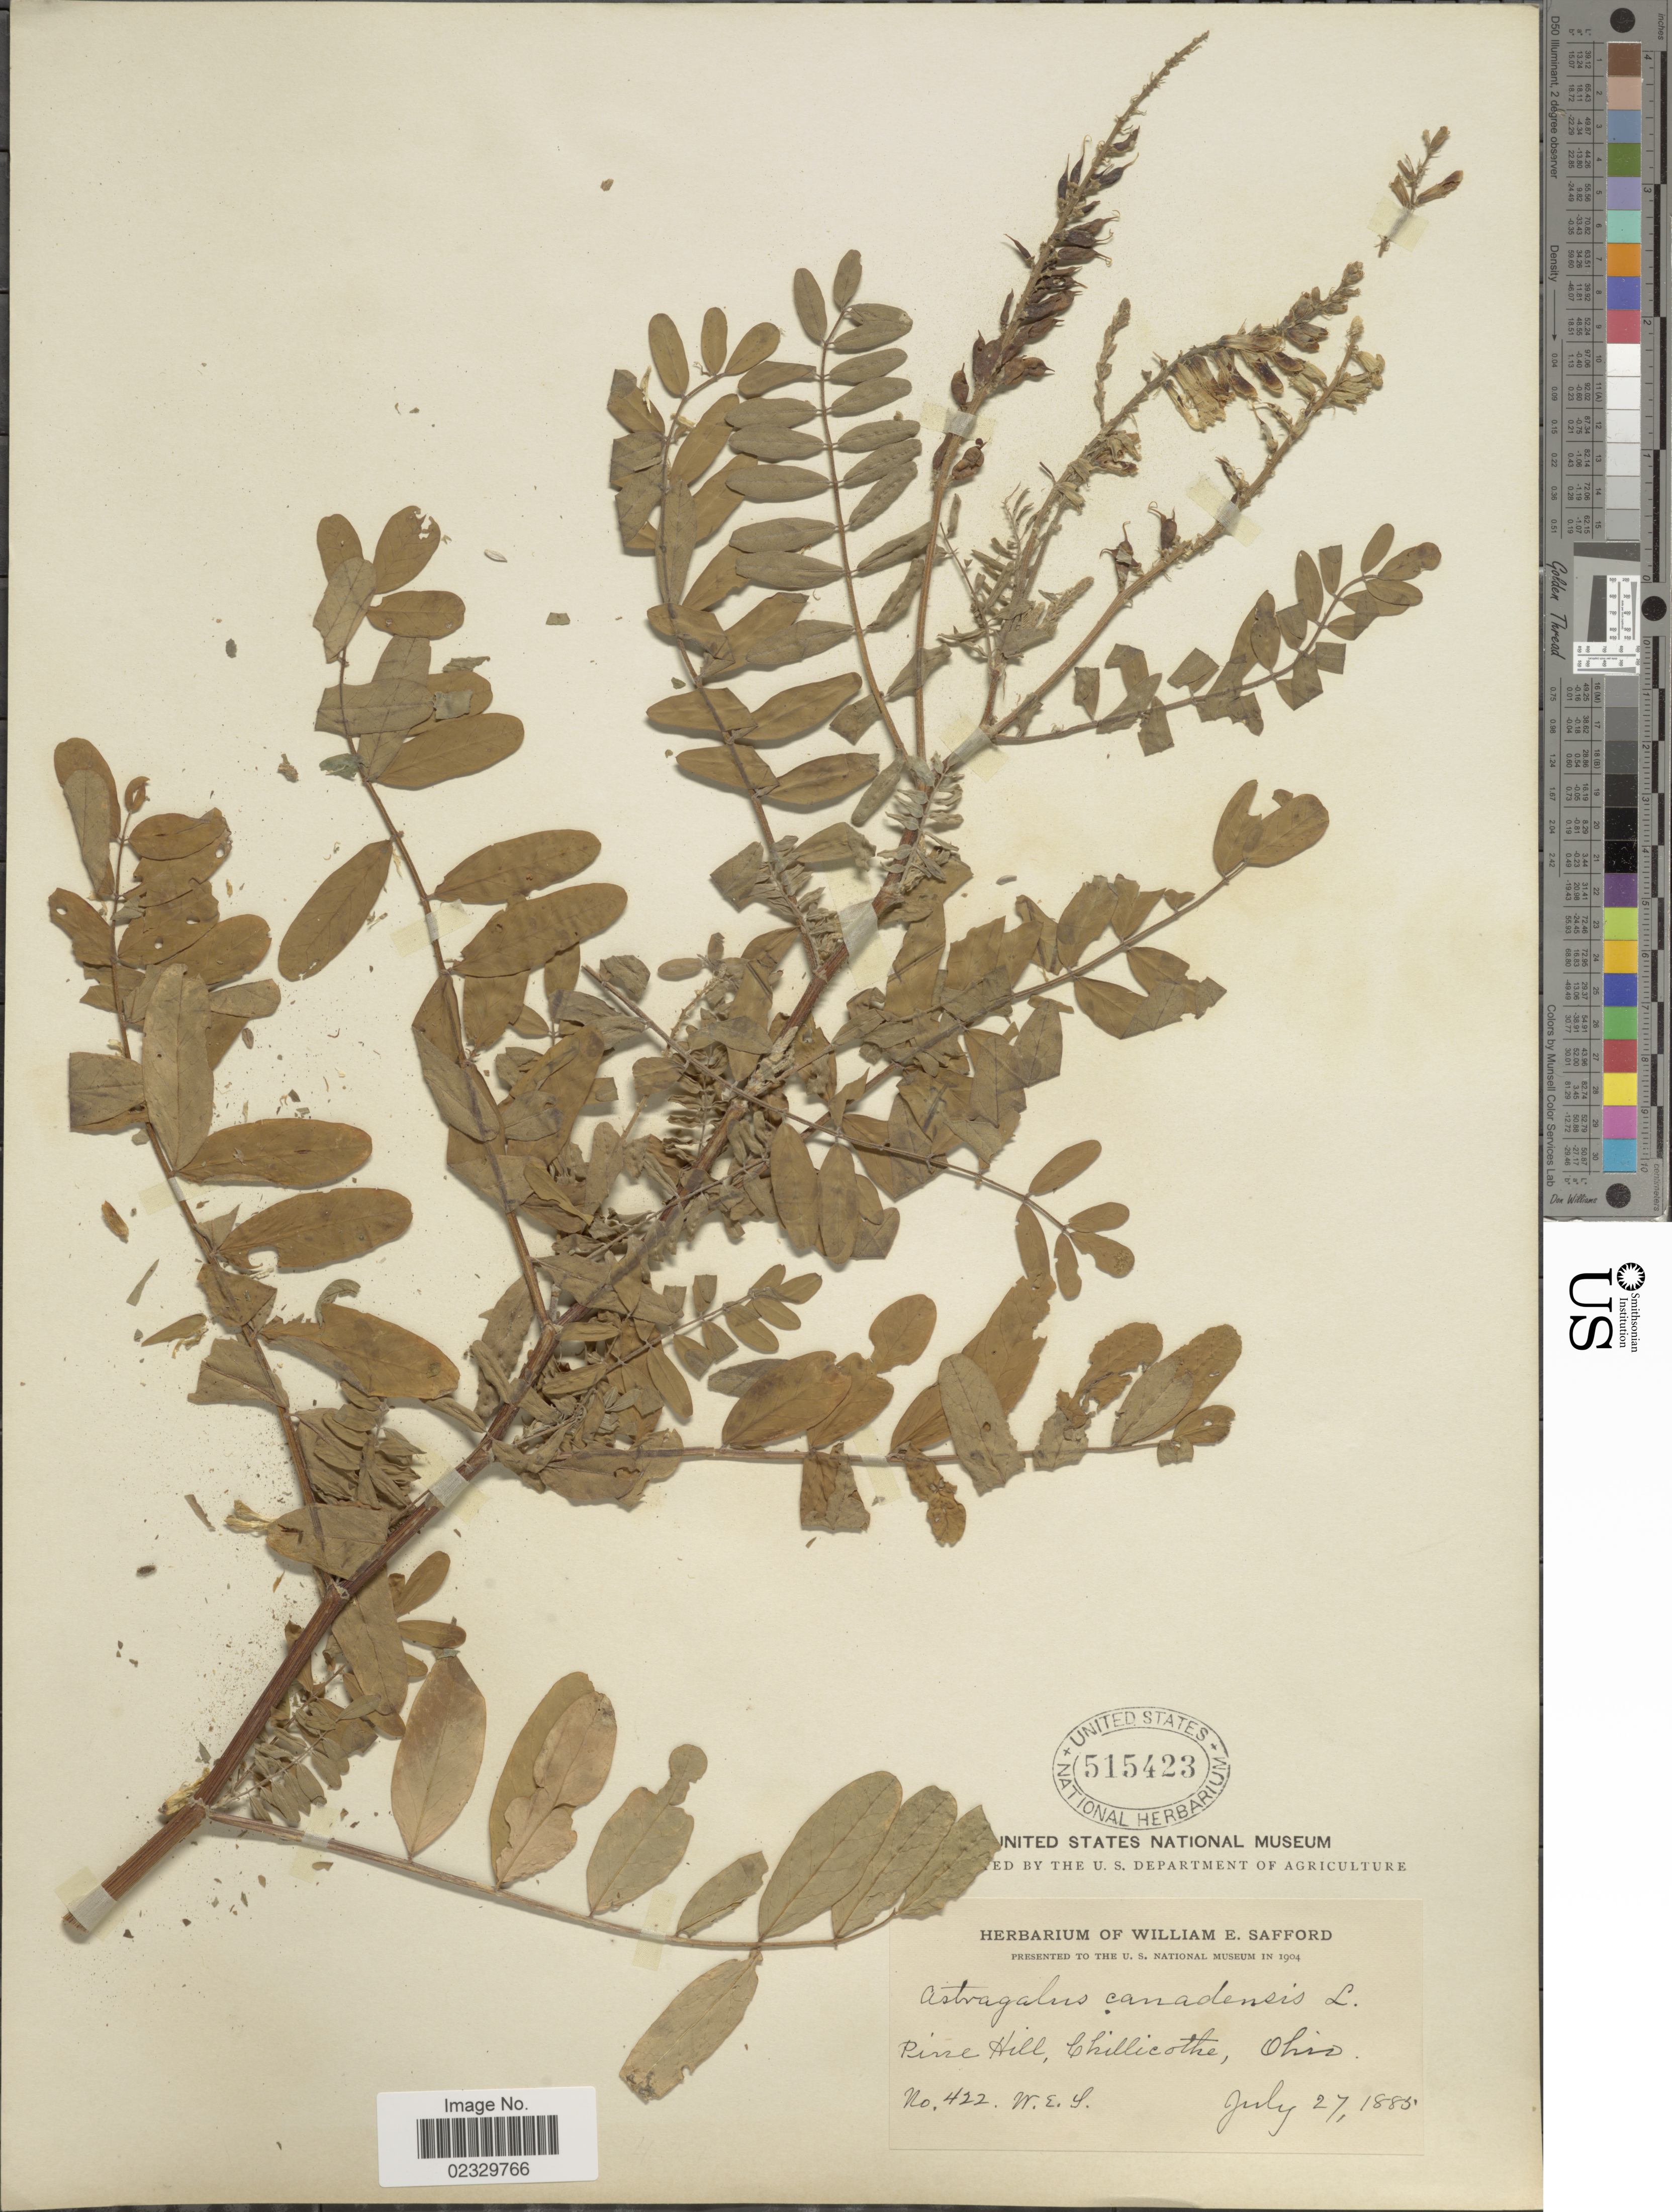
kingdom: Plantae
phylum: Tracheophyta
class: Magnoliopsida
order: Fabales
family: Fabaceae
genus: Astragalus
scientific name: Astragalus canadensis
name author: L.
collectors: W. E. Safford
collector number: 422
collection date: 1885-07-27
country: United States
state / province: Ohio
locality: Pine Hill, Chillicothee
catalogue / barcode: US 515423